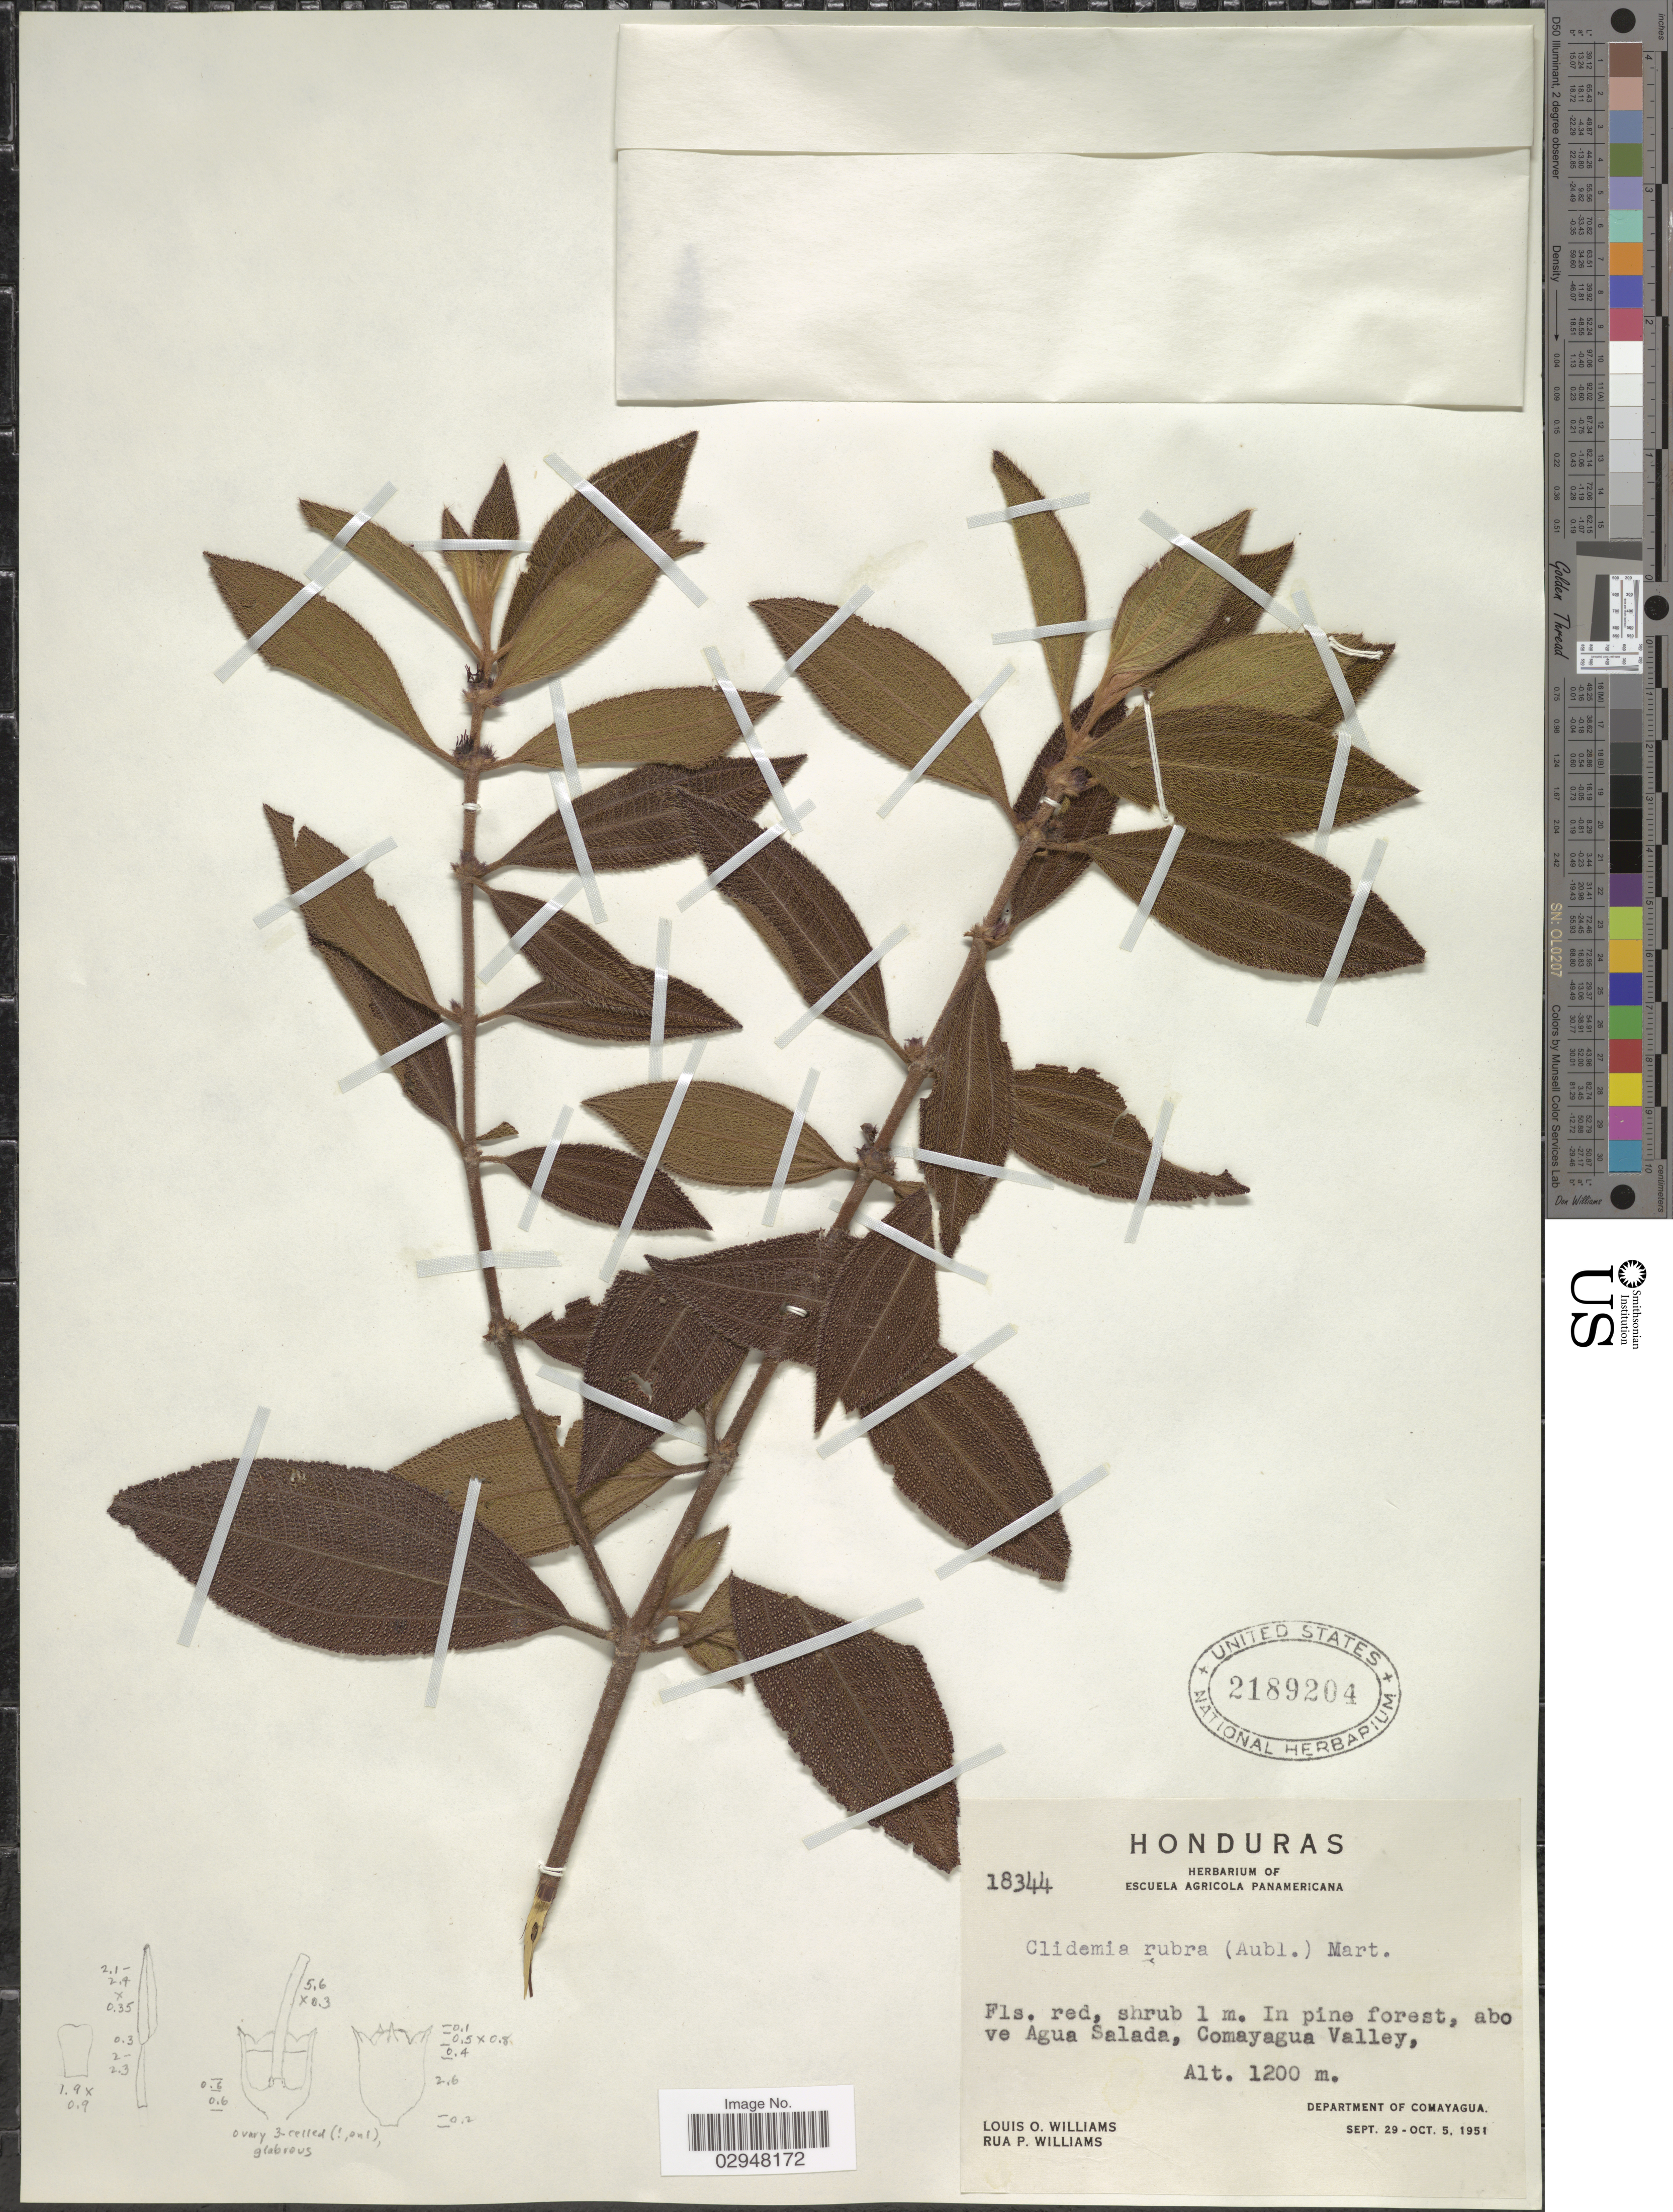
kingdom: Plantae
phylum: Tracheophyta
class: Magnoliopsida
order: Myrtales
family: Melastomataceae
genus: Clidemia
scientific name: Clidemia rubra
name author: (Aubl.) Mart.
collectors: L. O. Williams & R. P. Williams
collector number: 18344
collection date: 1951-09-29/1951-10-05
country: Honduras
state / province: Comayagua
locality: Above Agua Salada, Comayagua Valley, Department of Comayagua.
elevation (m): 1200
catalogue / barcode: US 2189204